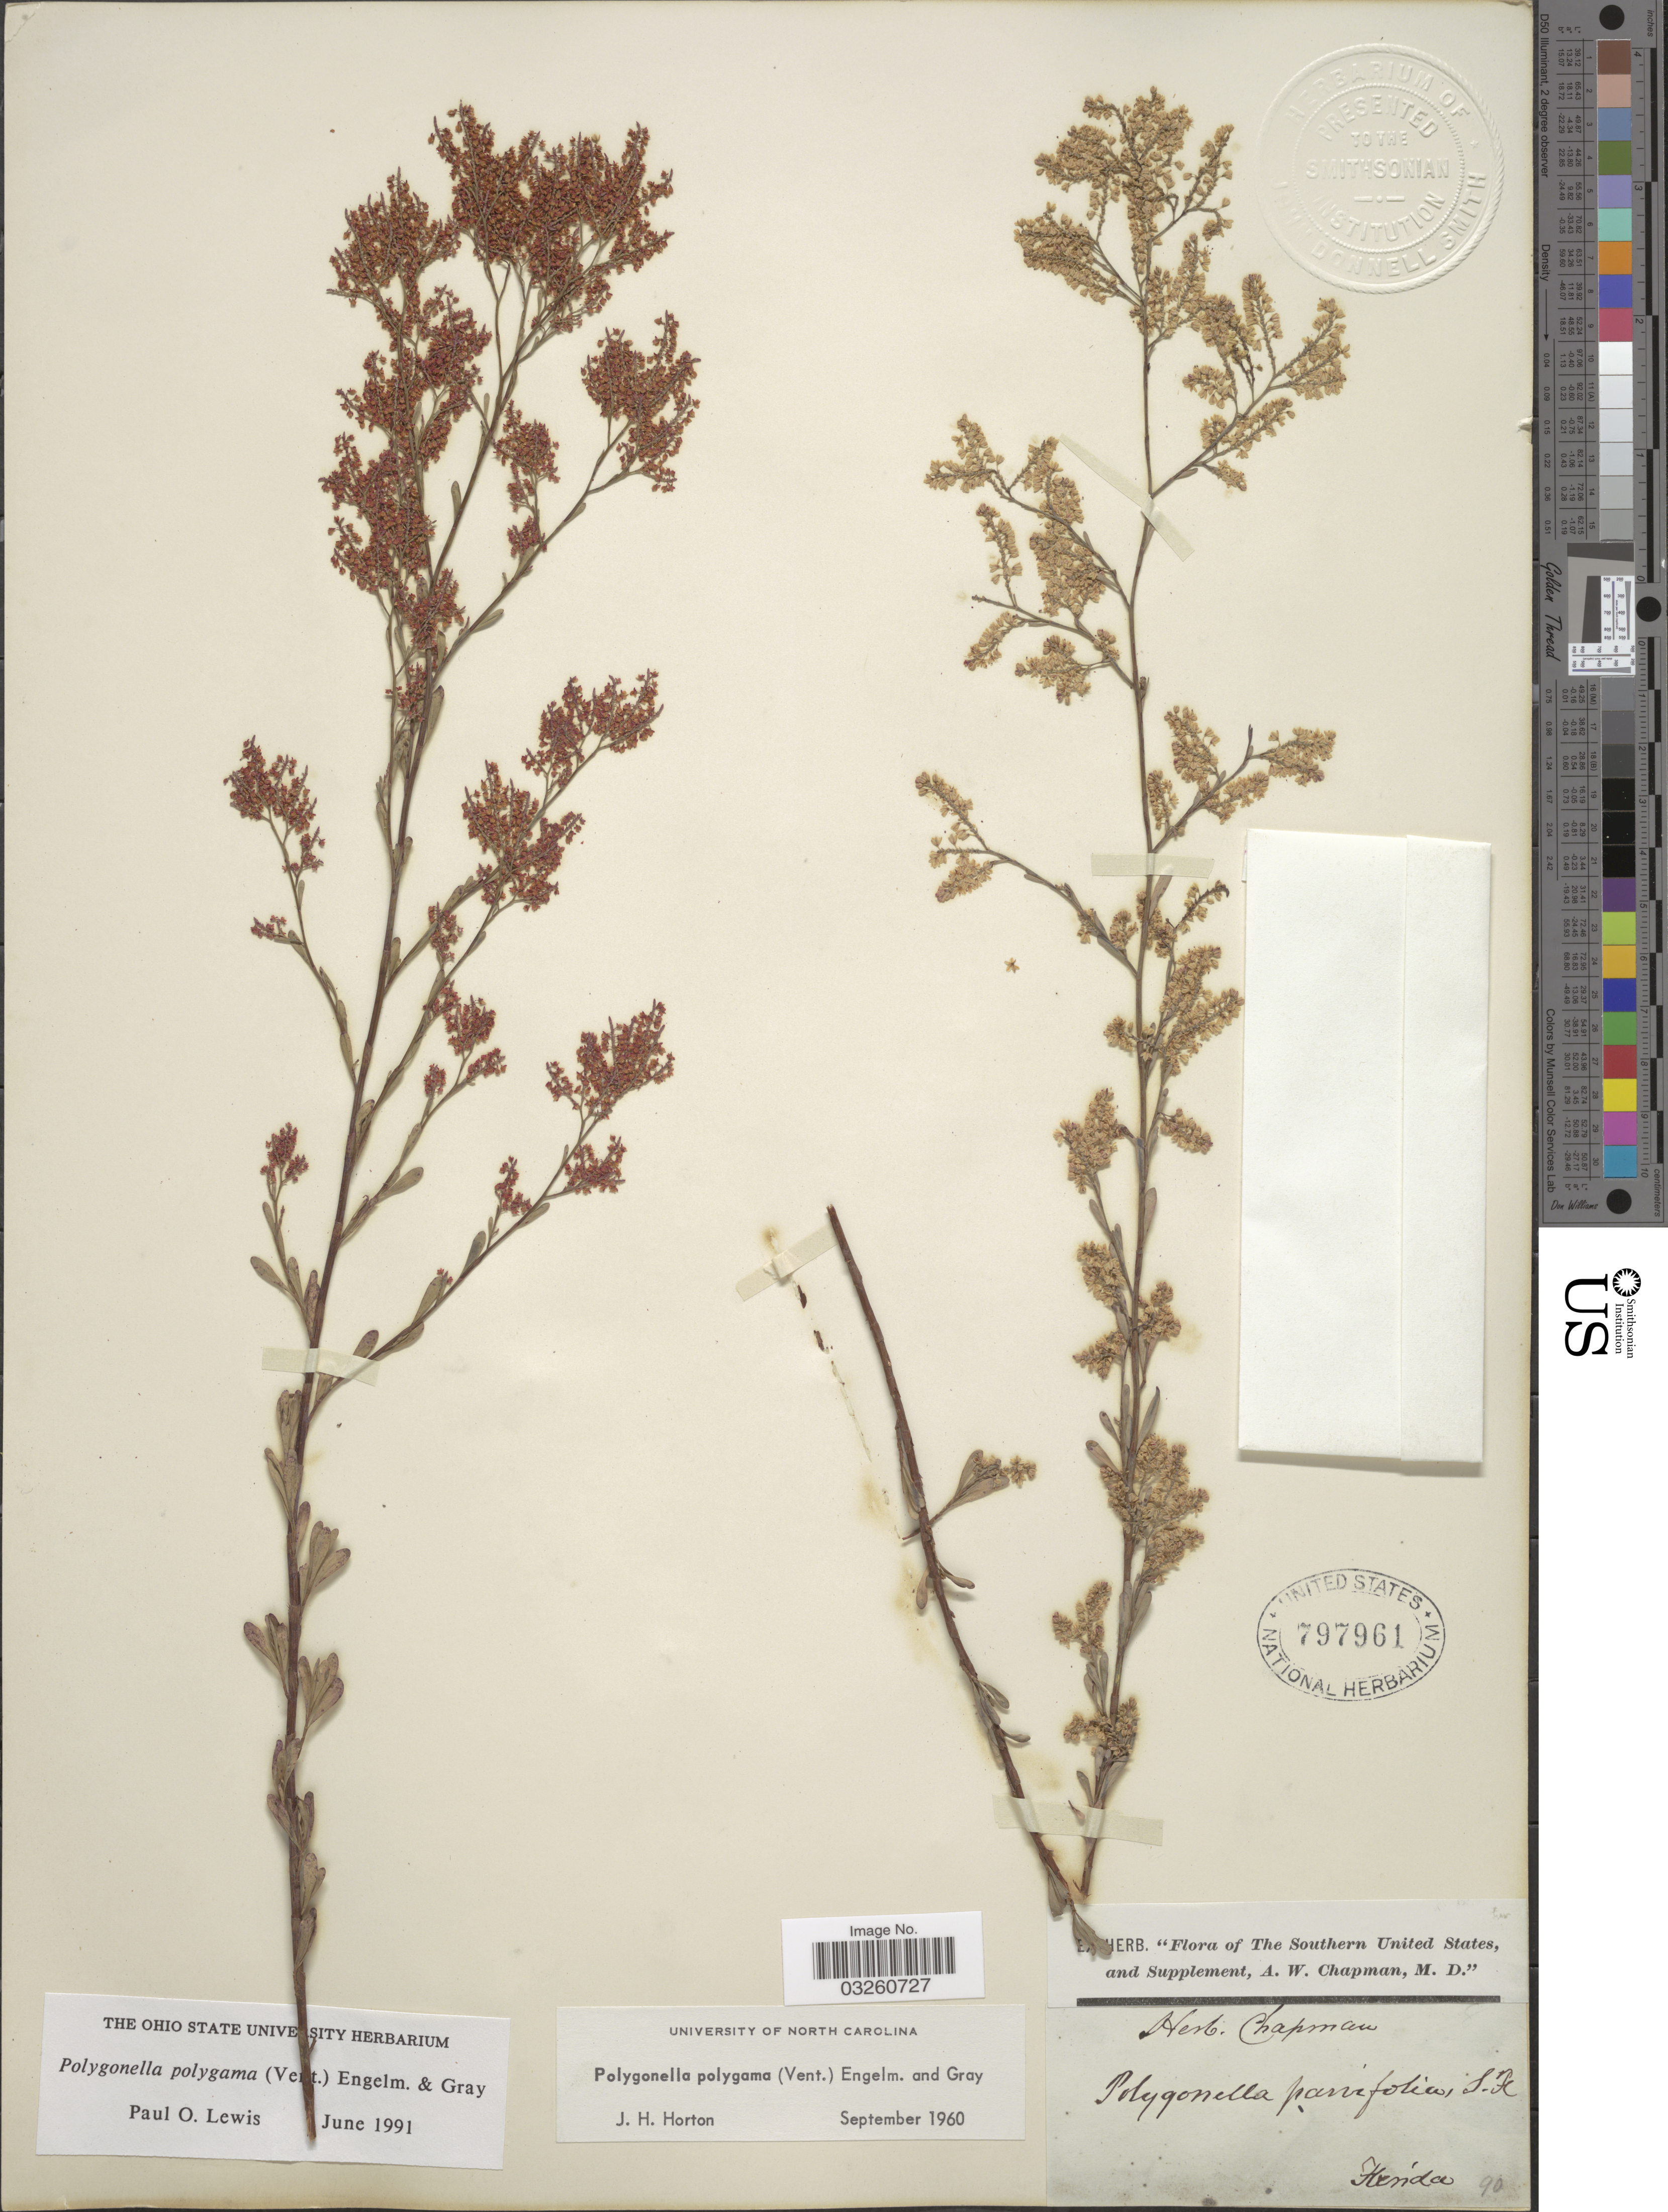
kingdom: Plantae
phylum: Tracheophyta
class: Magnoliopsida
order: Caryophyllales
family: Polygonaceae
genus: Polygonella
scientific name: Polygonella polygama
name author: (Vent.) Engelm. & A. Gray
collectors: ex herb. A.W. Chapman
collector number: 90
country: United States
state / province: Florida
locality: The Southern United States, and Supplement.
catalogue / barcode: US 797961